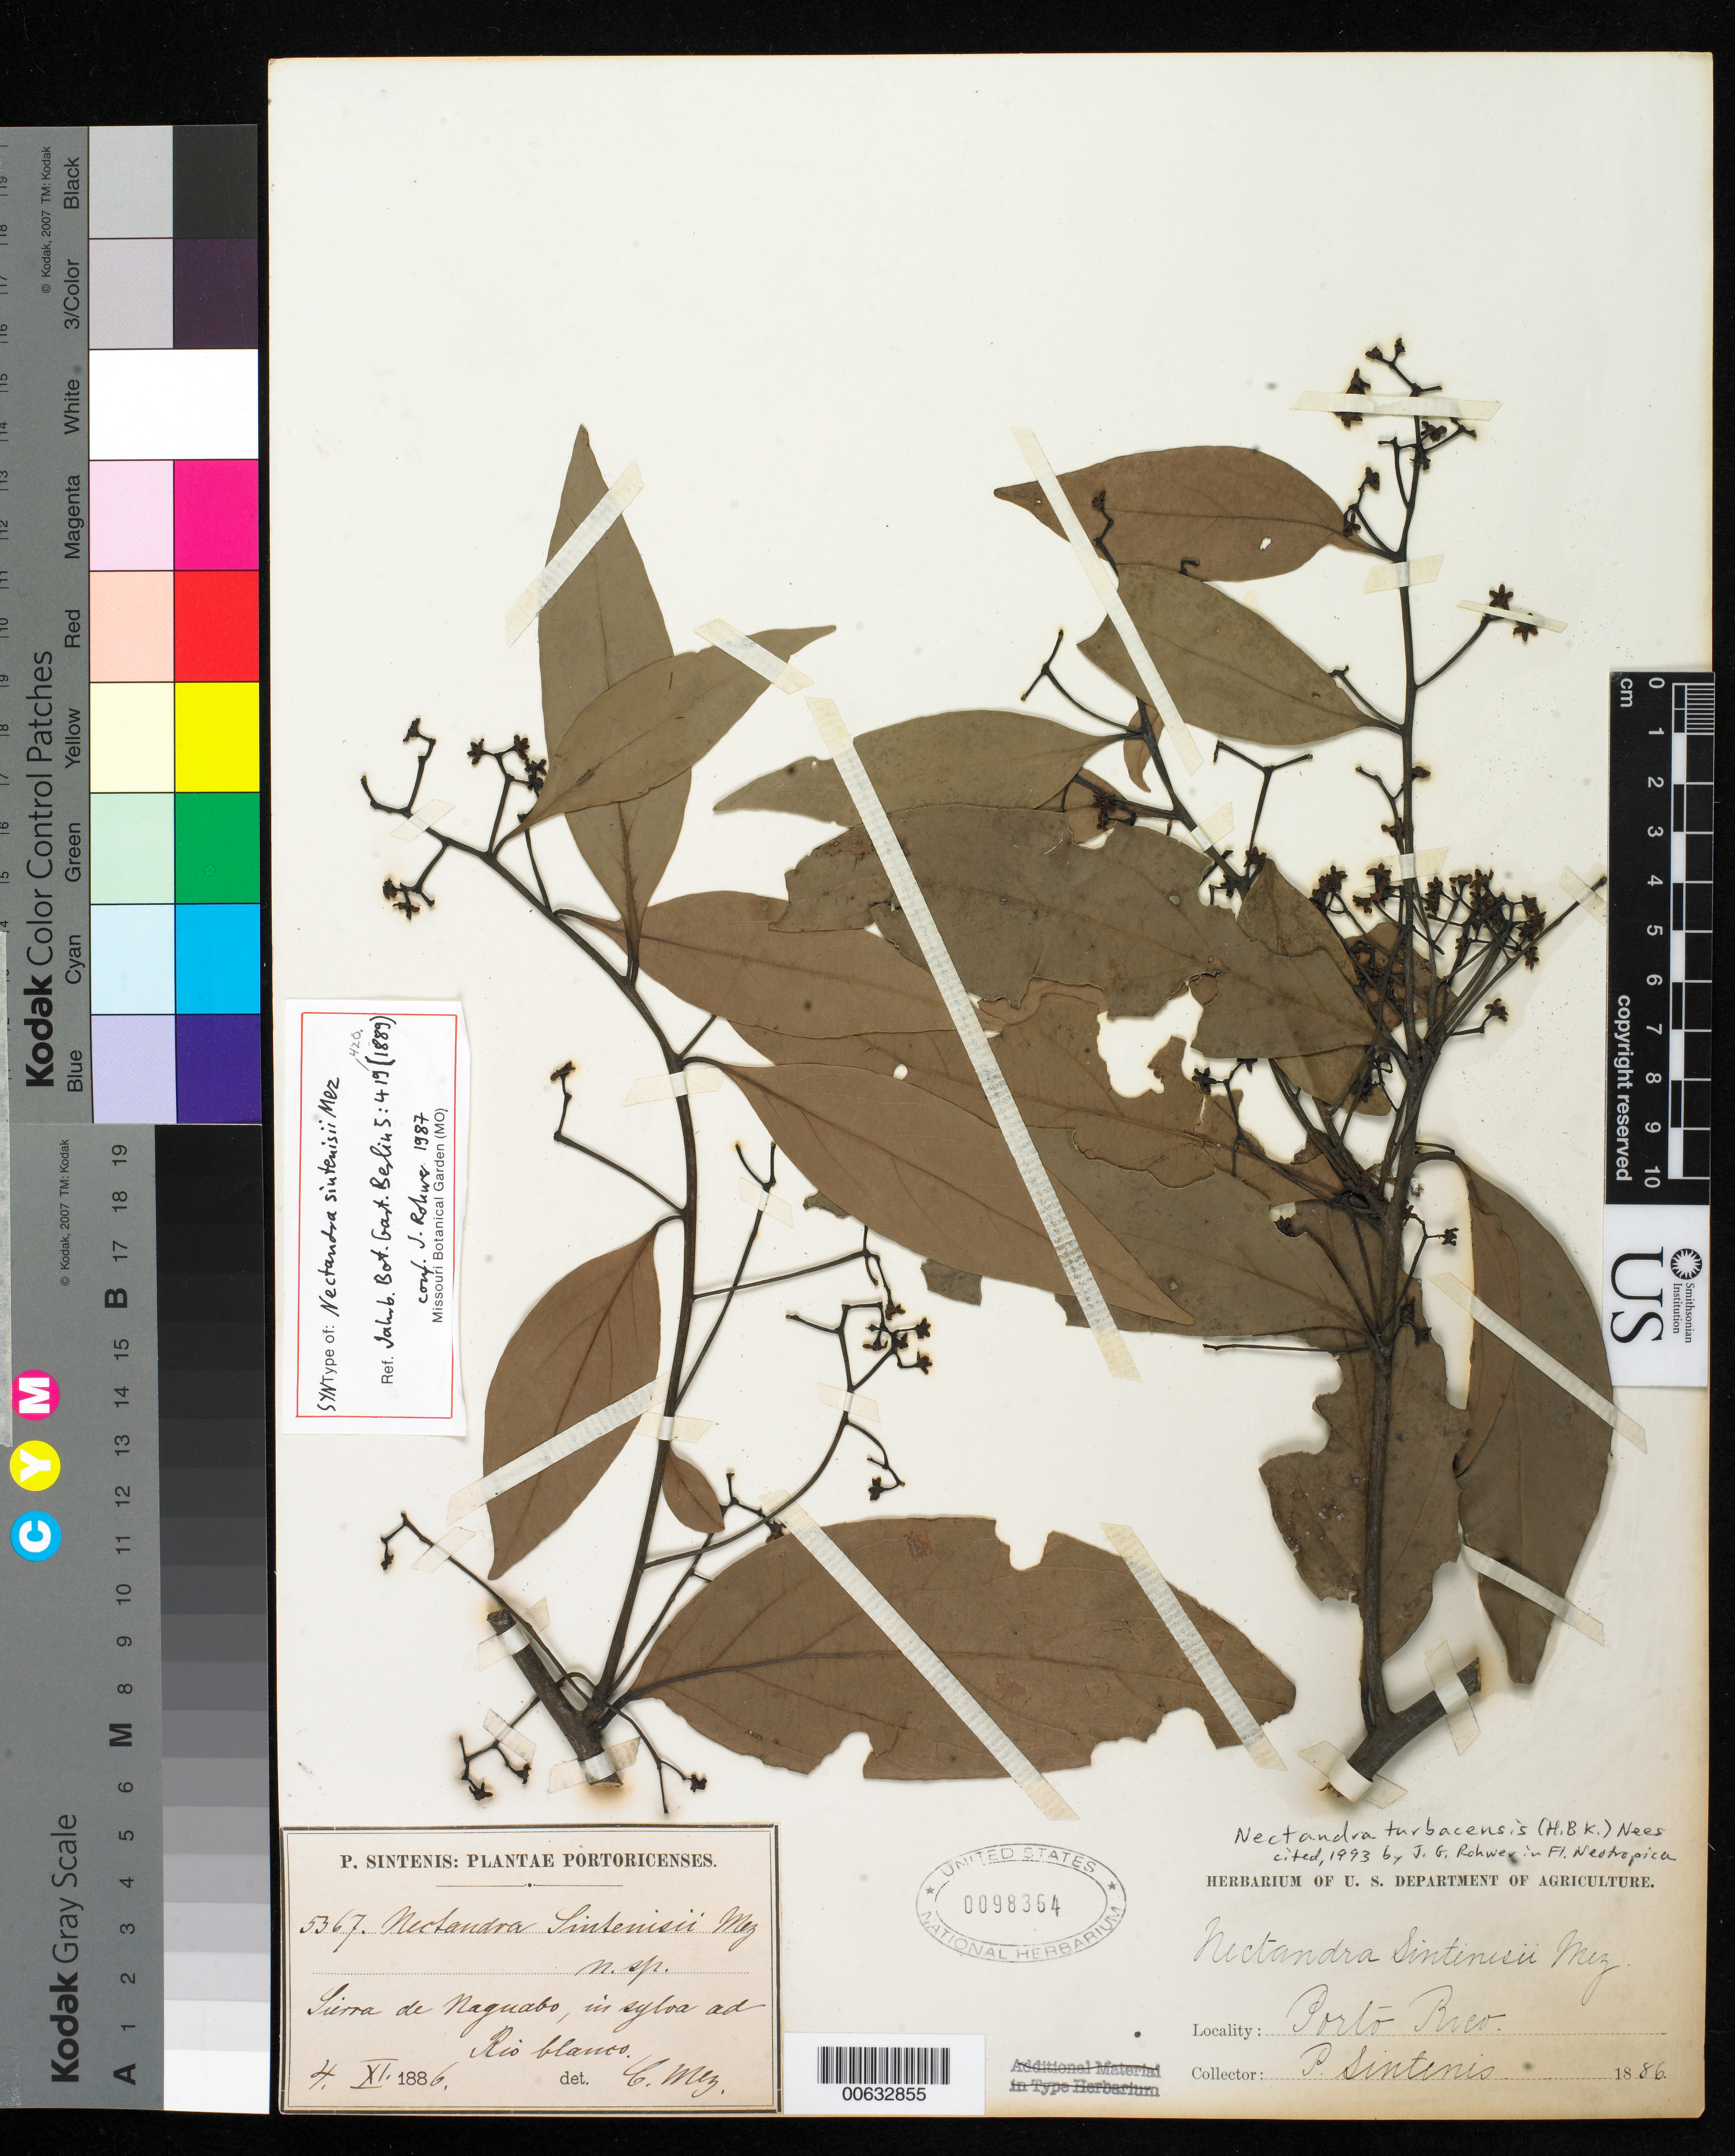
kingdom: Plantae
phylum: Tracheophyta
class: Magnoliopsida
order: Laurales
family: Lauraceae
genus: Nectandra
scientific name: Nectandra sintenisii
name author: Mez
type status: Isolectotype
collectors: P. Sintenis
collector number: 5367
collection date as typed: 04 Nov 1886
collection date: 1886-11-04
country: Puerto Rico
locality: Sierra de Naguabe, in sylva ad Rio Blanco.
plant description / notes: Currently accepted name as cited by Rohwer (1993).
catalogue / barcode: US 98364